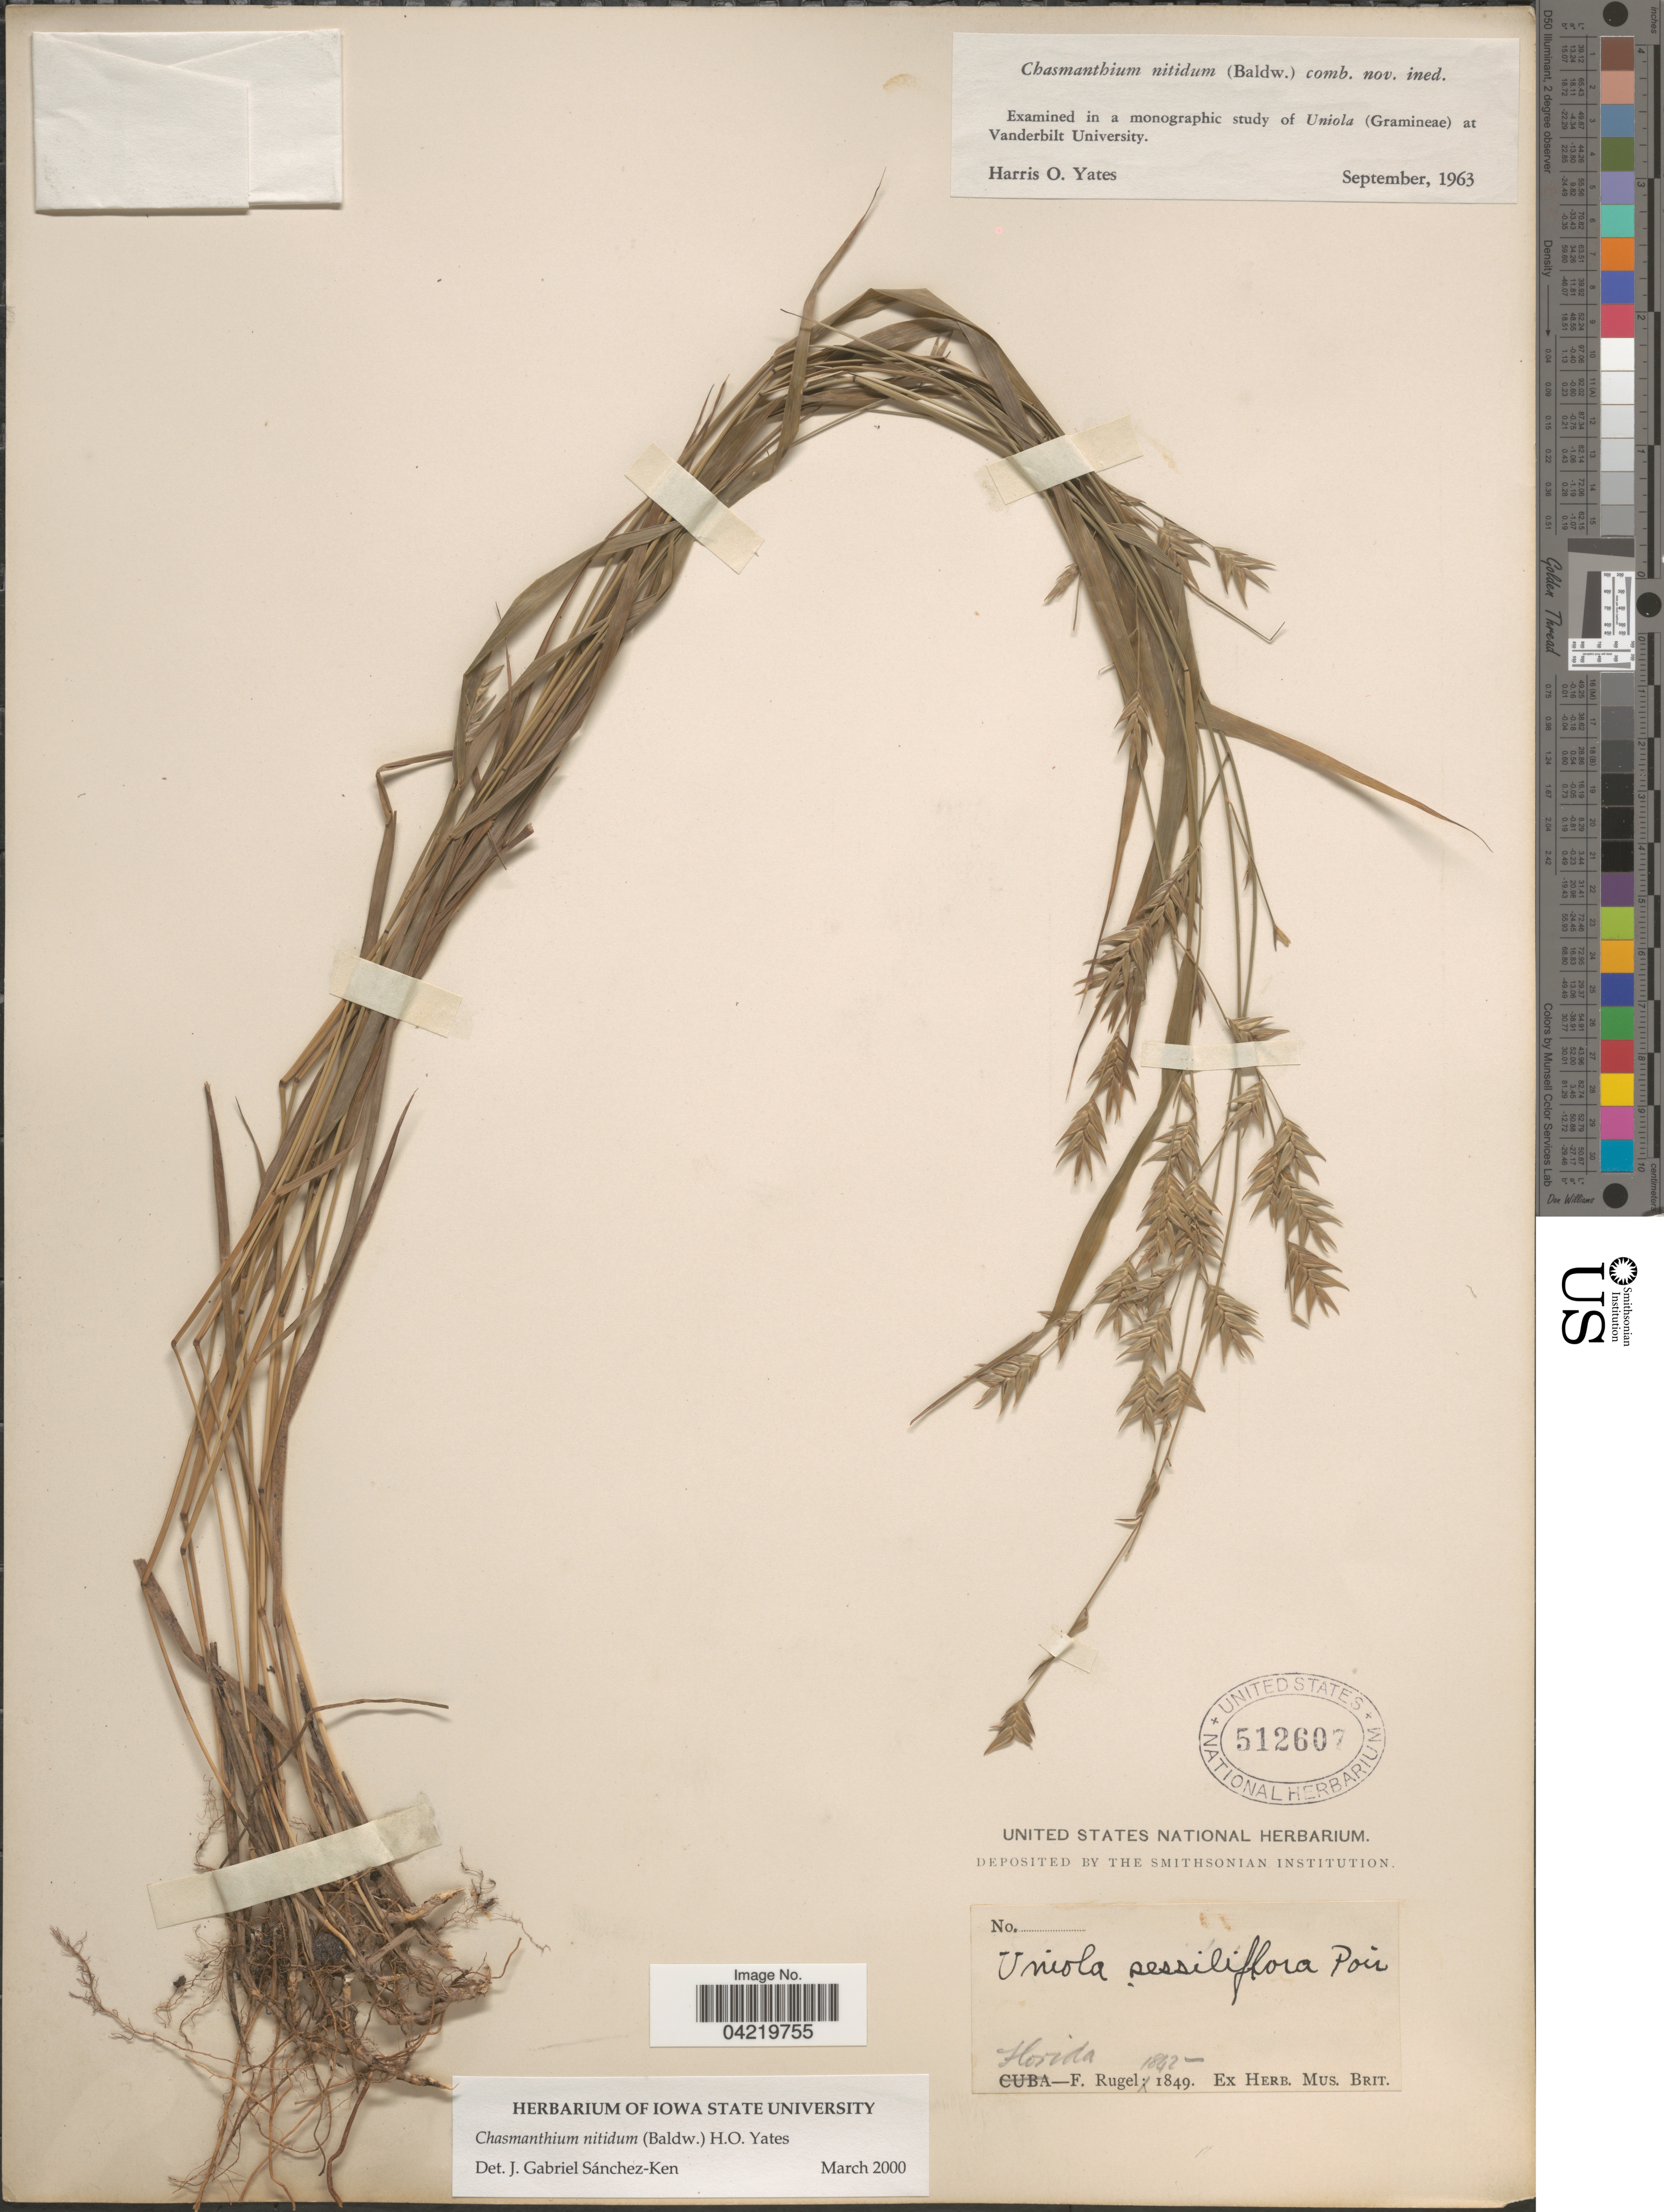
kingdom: Plantae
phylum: Tracheophyta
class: Liliopsida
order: Poales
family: Poaceae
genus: Chasmanthium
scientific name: Chasmanthium nitidum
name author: (Baldwin ex Elliott) H.O. Yates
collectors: F. Rugel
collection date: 1842/1849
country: United States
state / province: Florida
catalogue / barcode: US 512607